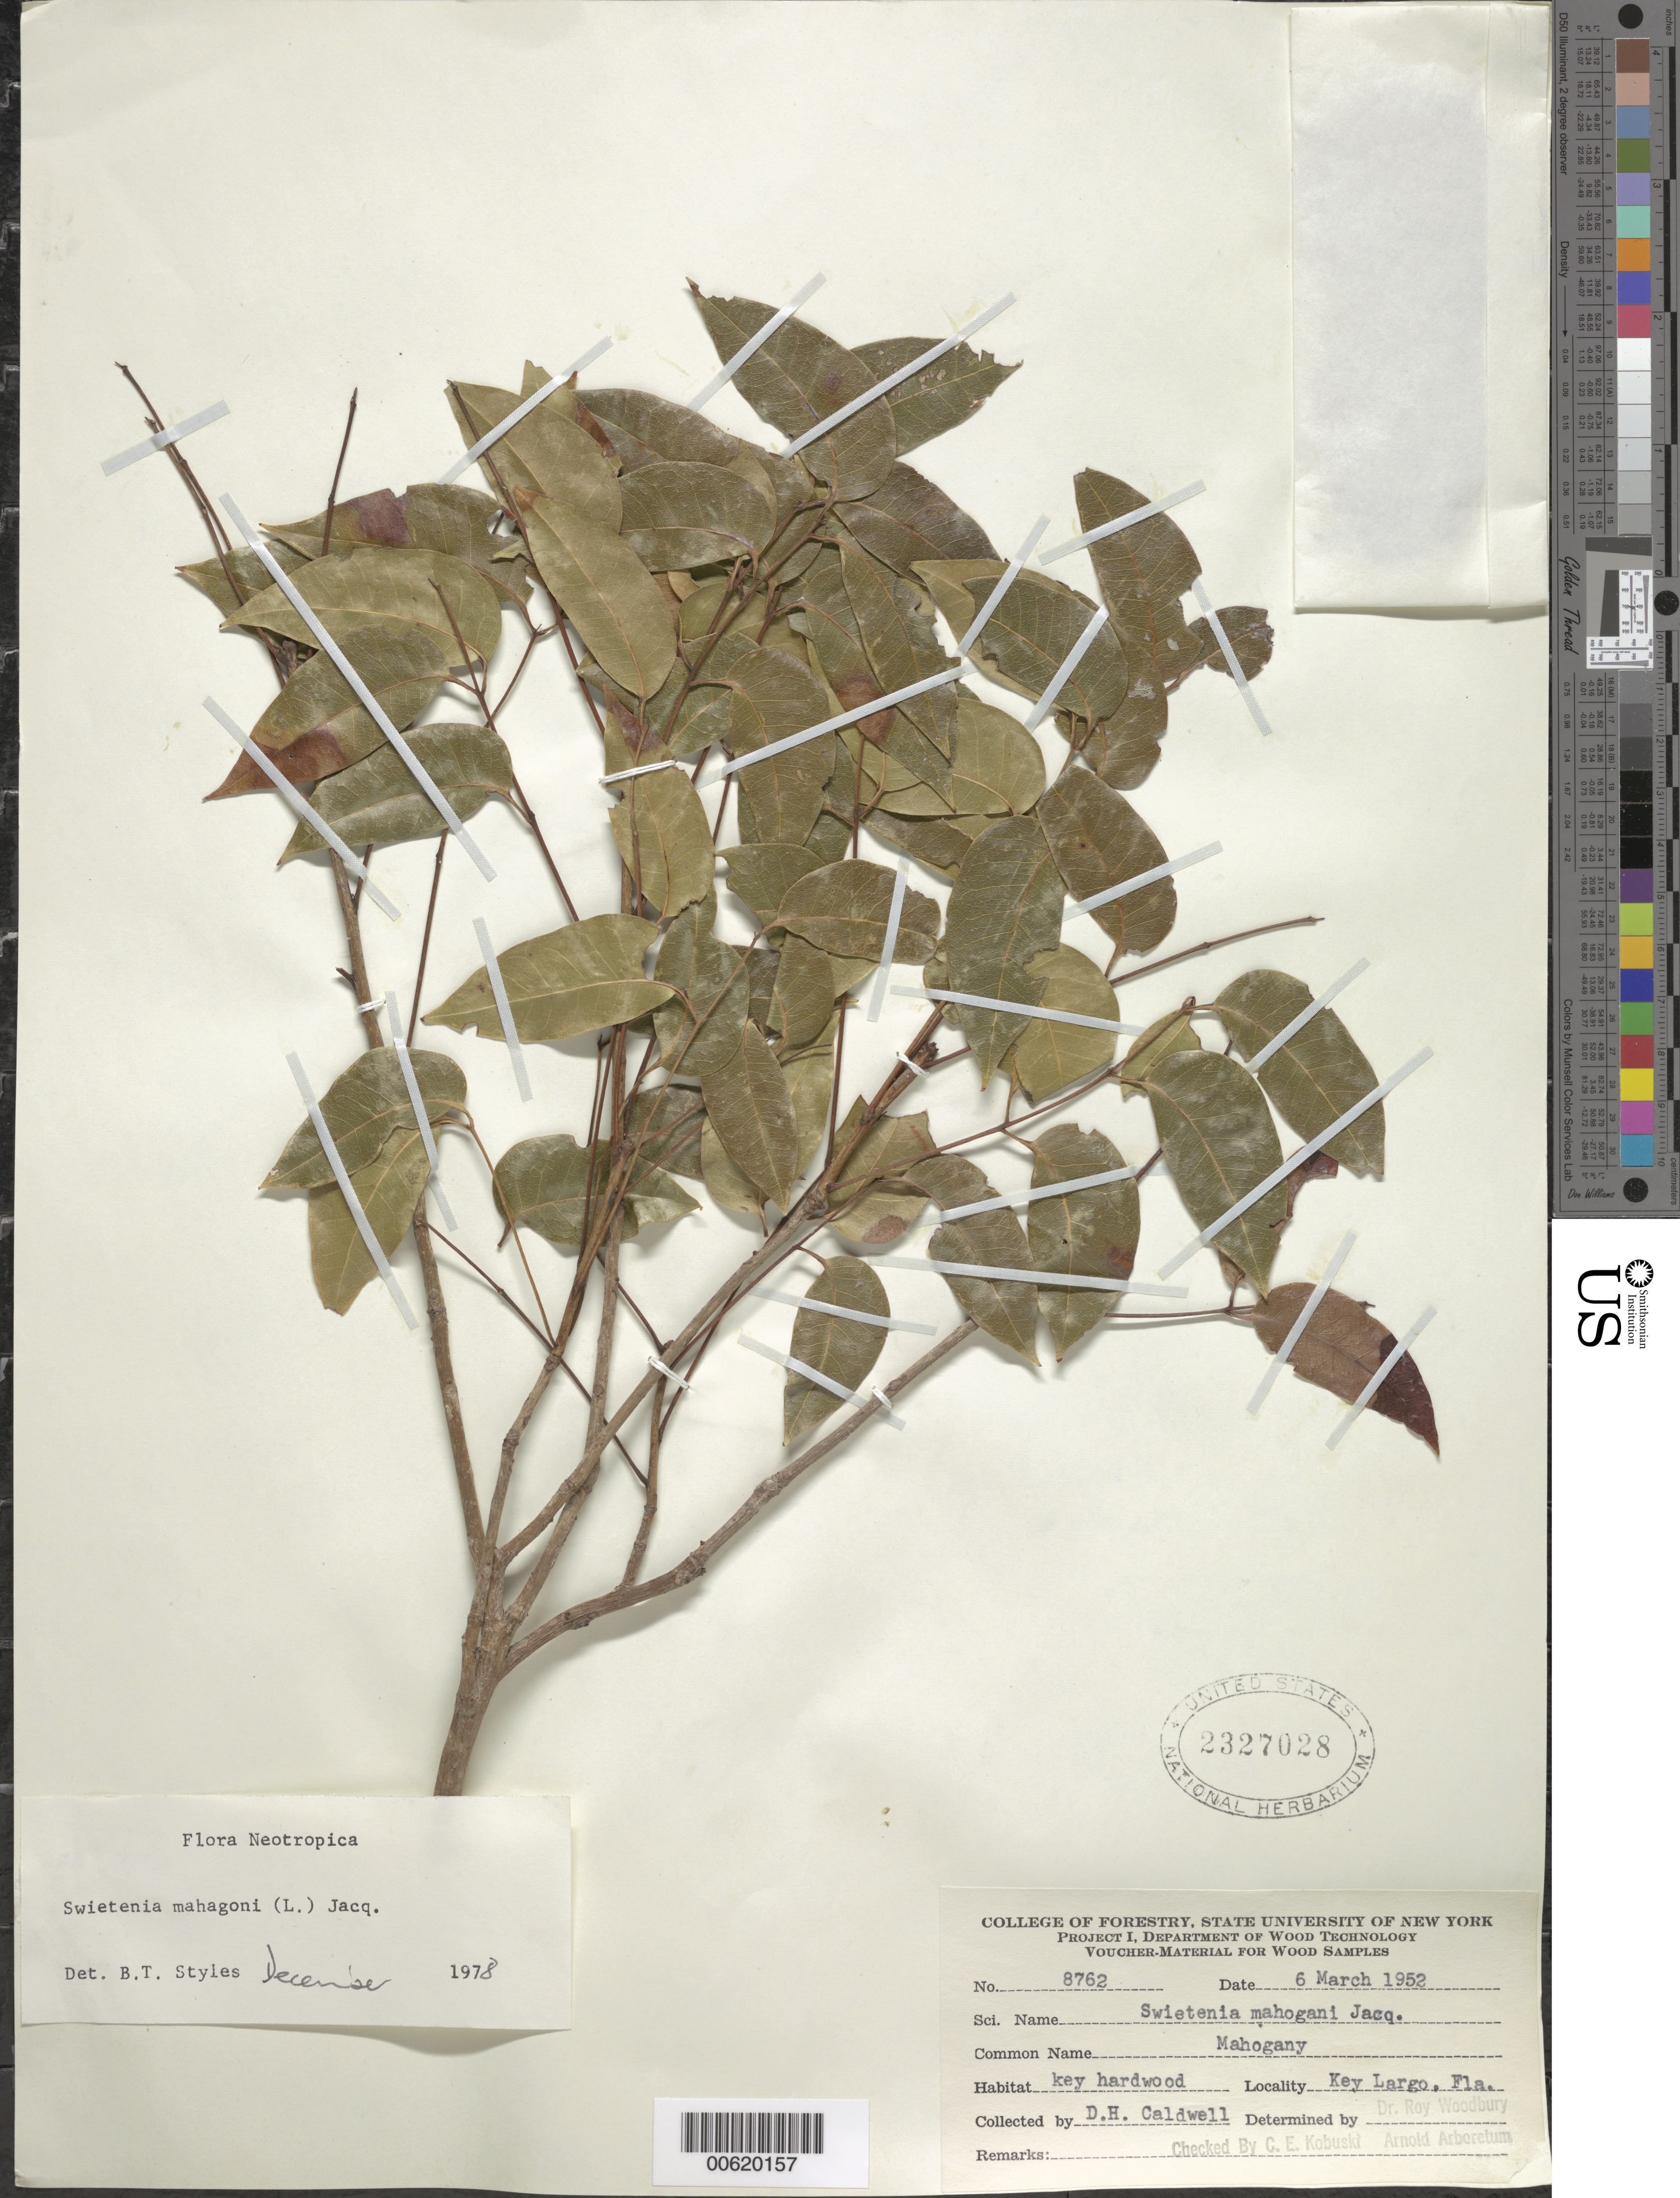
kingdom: Plantae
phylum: Tracheophyta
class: Magnoliopsida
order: Sapindales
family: Meliaceae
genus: Swietenia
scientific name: Swietenia mahagoni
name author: (L.) Jacq.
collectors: D. H. Caldwell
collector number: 8762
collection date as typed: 06 Mar 1952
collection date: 1952-03-06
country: United States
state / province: Florida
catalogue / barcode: US 2327028